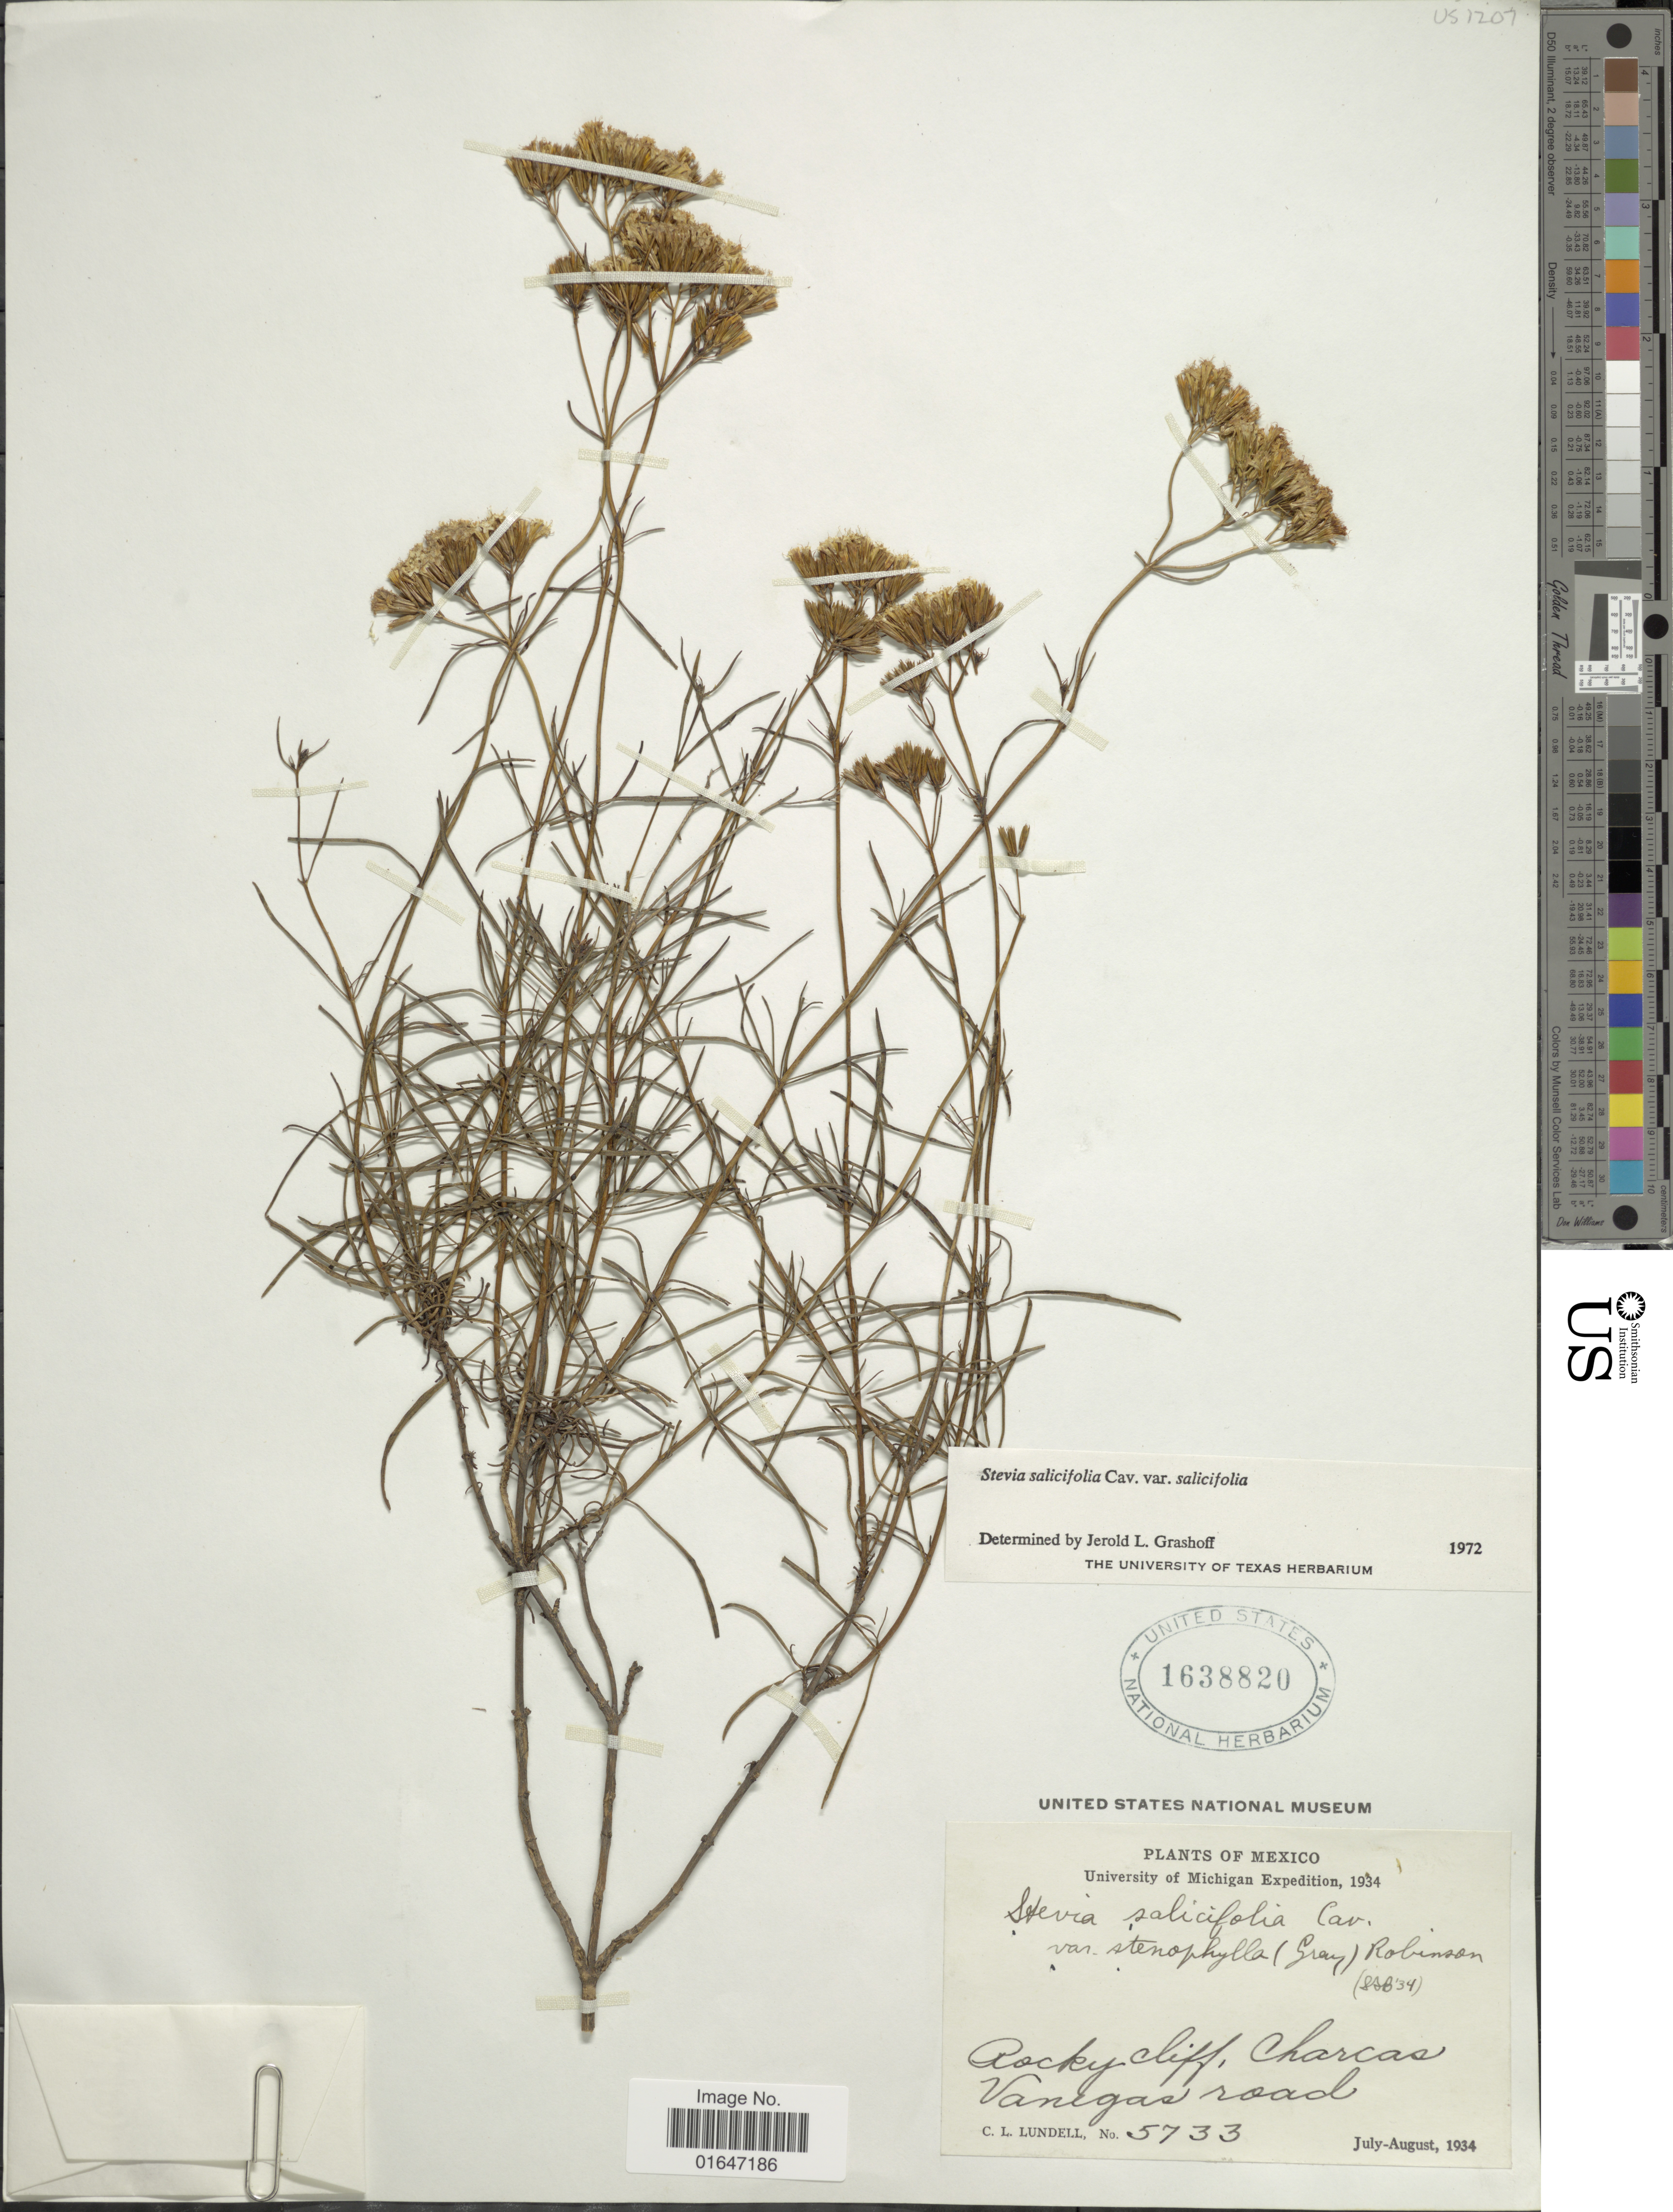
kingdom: Plantae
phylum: Tracheophyta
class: Magnoliopsida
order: Asterales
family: Asteraceae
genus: Stevia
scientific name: Stevia salicifolia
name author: Cav.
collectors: C. L. Lundell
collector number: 5733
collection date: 1934-07/1934-08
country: Mexico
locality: Rocky cliff, Charcas, Vanegas road.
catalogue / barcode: US 1638820